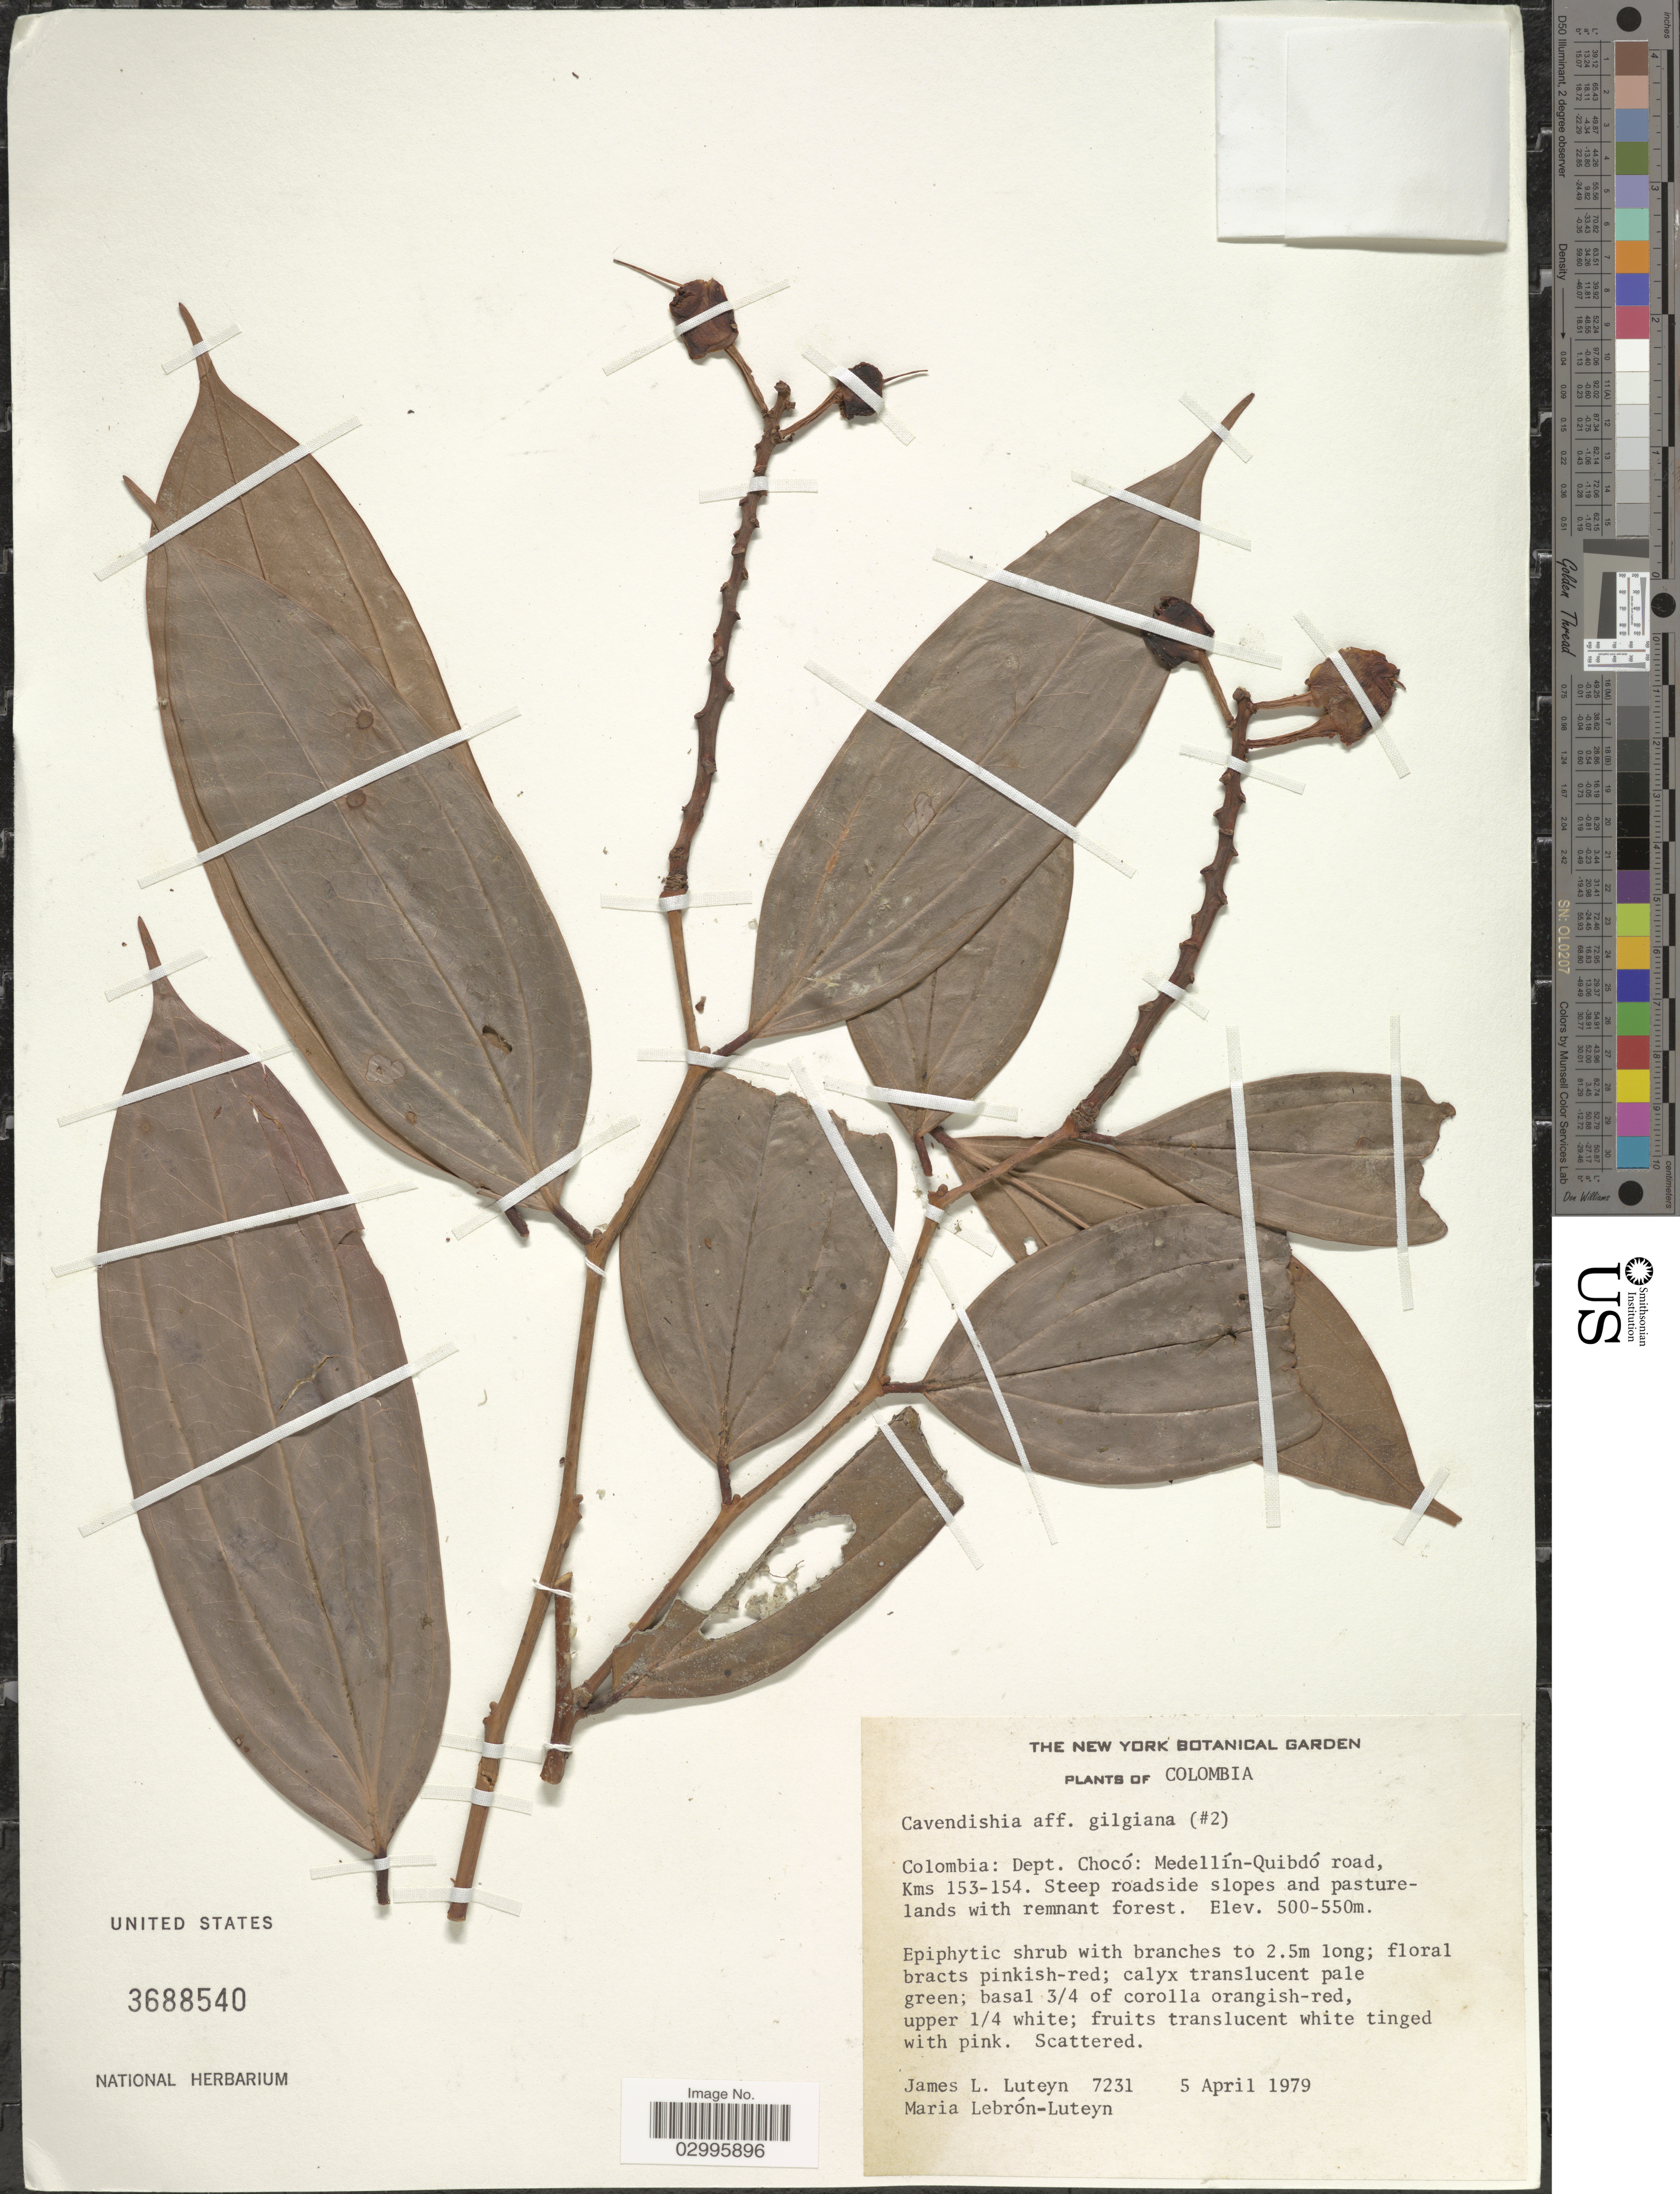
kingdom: Plantae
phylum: Tracheophyta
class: Magnoliopsida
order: Ericales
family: Ericaceae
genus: Cavendishia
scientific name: Cavendishia gilgiana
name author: Hoerold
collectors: J. Luteyn & M. L. Lebrón-Luteyn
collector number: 7231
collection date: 1979-04-05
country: Colombia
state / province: Chocó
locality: Dept. Choco: Medellín-Quibdó road, Kms 153-154.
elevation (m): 500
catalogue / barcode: US 3688540